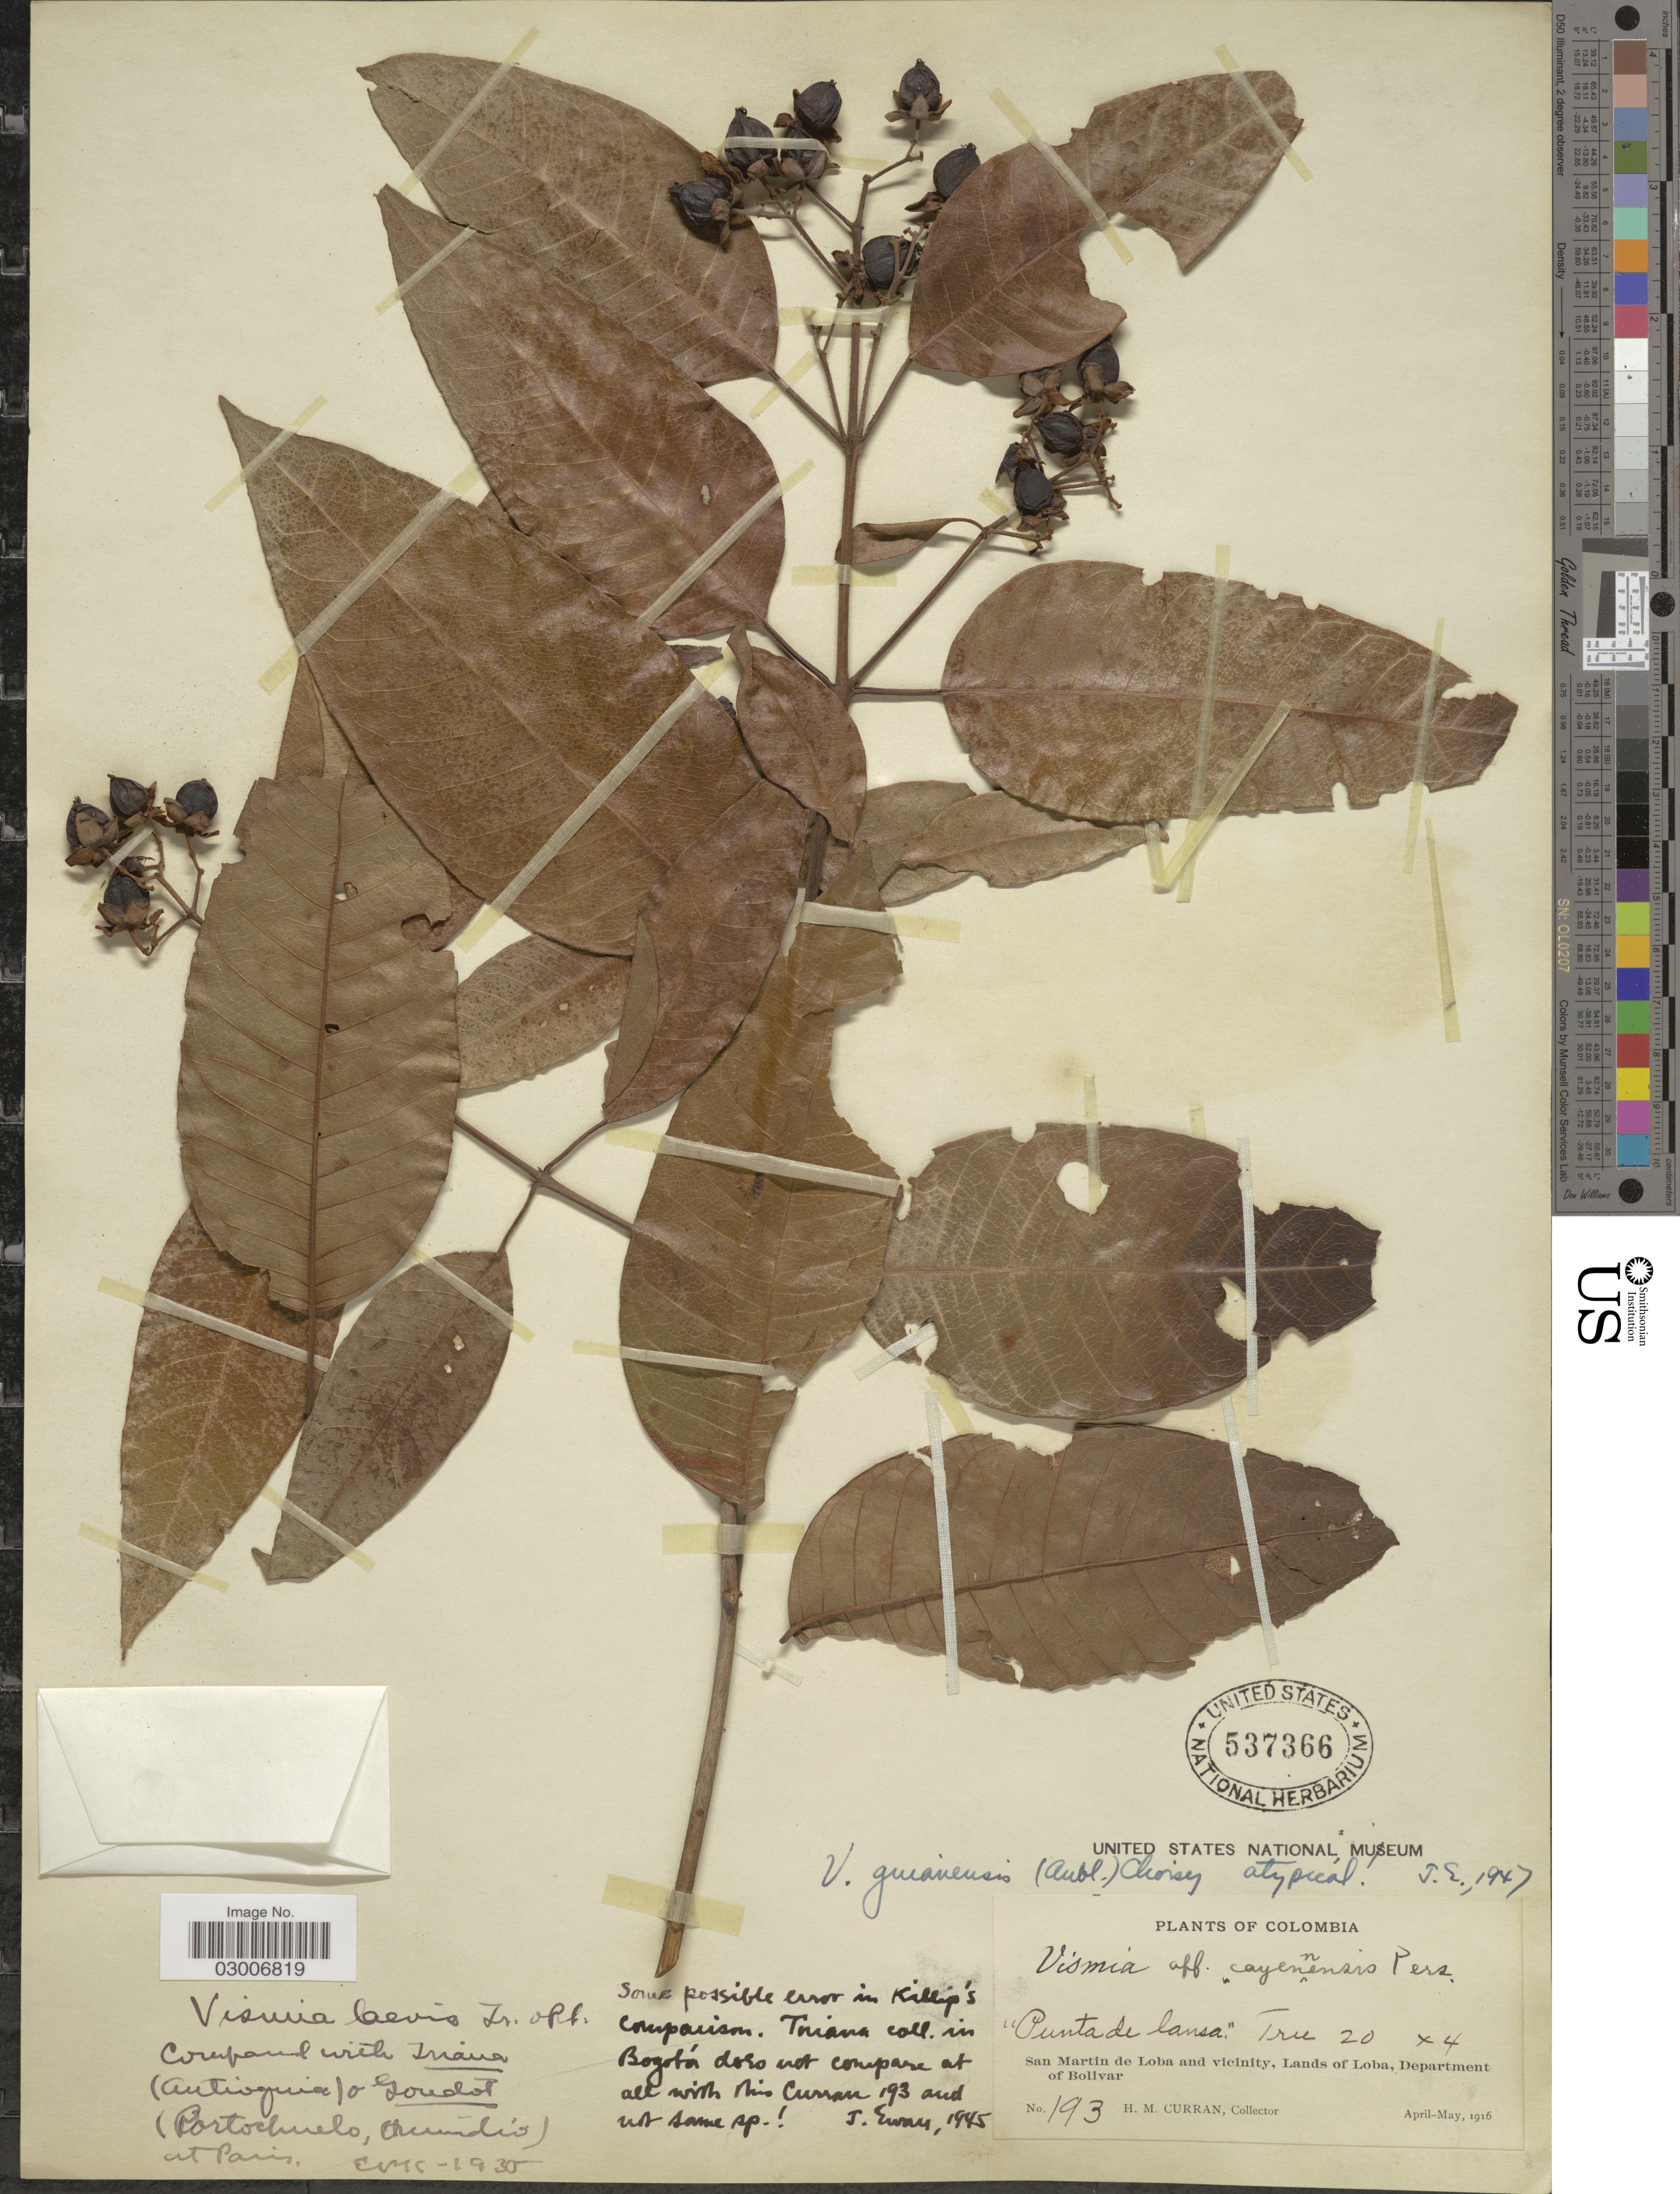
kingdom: Plantae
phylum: Tracheophyta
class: Magnoliopsida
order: Malpighiales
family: Hypericaceae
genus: Vismia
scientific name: Vismia lauriformis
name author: (Lam.) Choisy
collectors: H. M. Curran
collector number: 193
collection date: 1916-04/1916-05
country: Colombia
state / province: Bolívar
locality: San Martin de Loba and vicinity, Lands of Loba, Department of Bolivar.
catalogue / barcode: US 537366